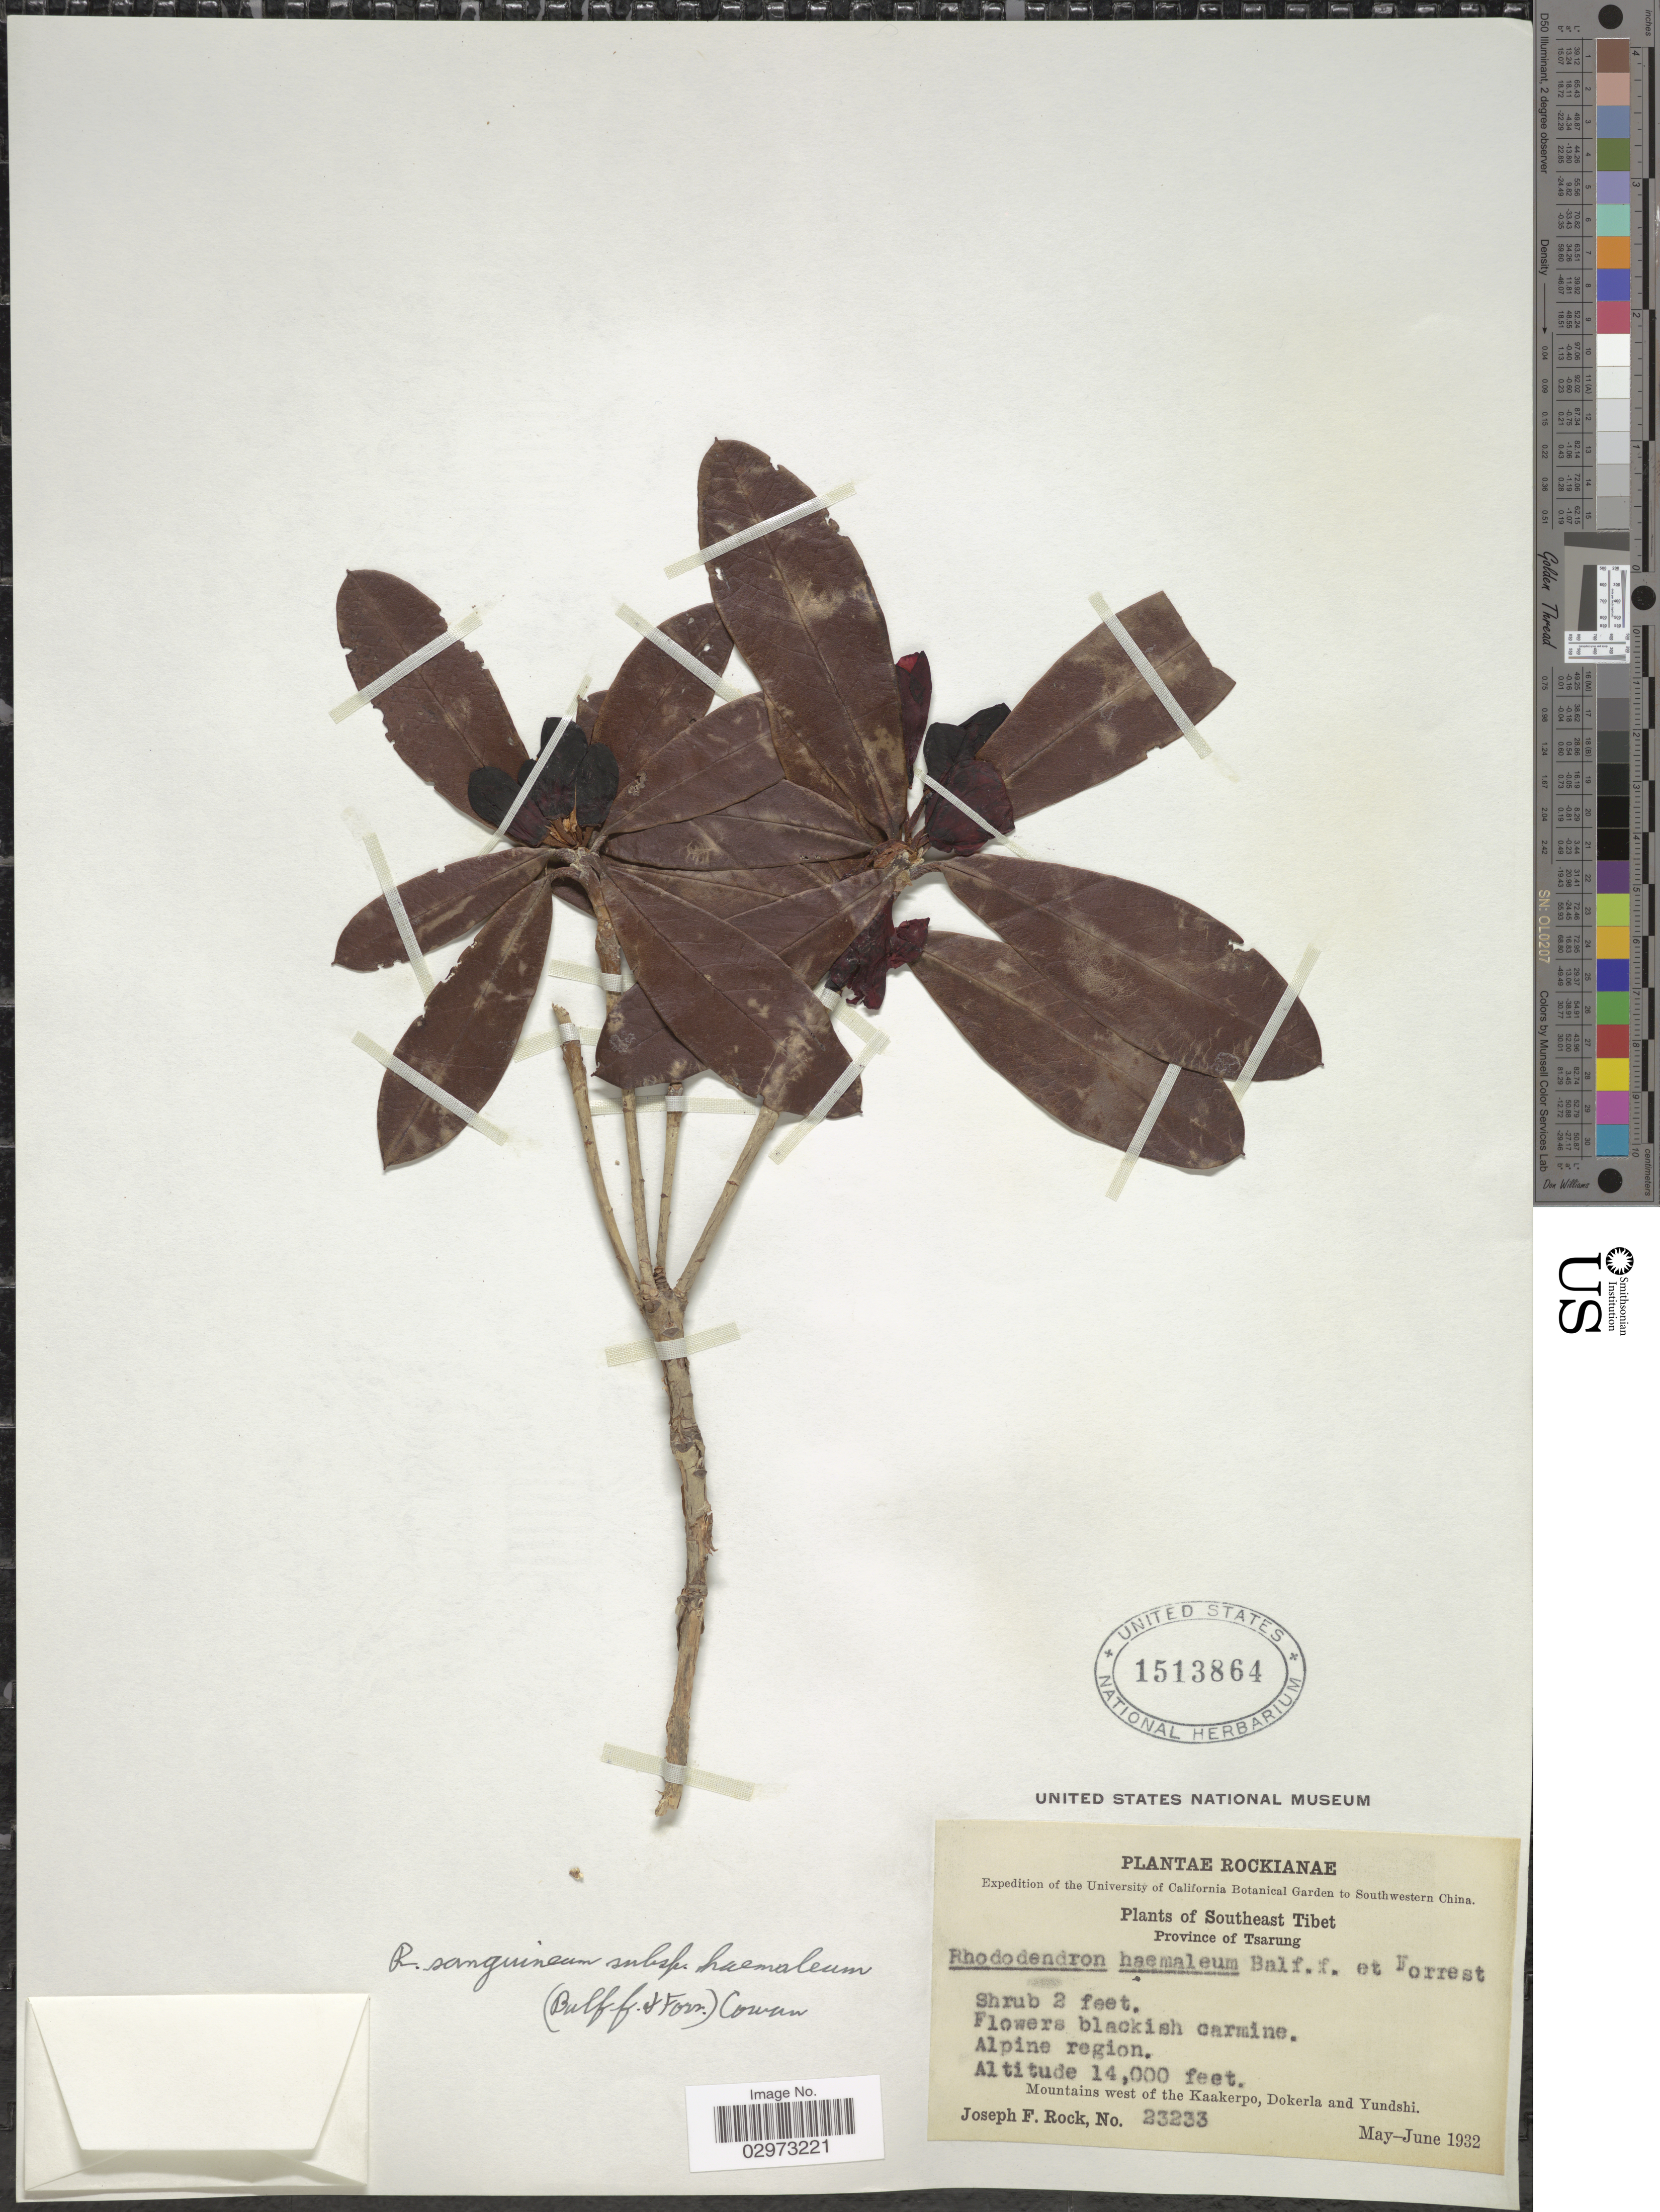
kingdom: Plantae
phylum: Tracheophyta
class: Magnoliopsida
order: Ericales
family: Ericaceae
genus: Rhododendron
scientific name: Rhododendron sanguineum subsp. haemaleum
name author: (Balf. f. & Forrest) Cowan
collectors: J. F. Rock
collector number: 23233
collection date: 1932-05/1932-06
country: China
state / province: Xizang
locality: Southwestern China. Southeast Tibet. Province of Tsarung. Alpine region. Mountains west of the Kaakerpo, Dokerla and Yundshi.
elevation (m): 4267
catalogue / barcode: US 1513864